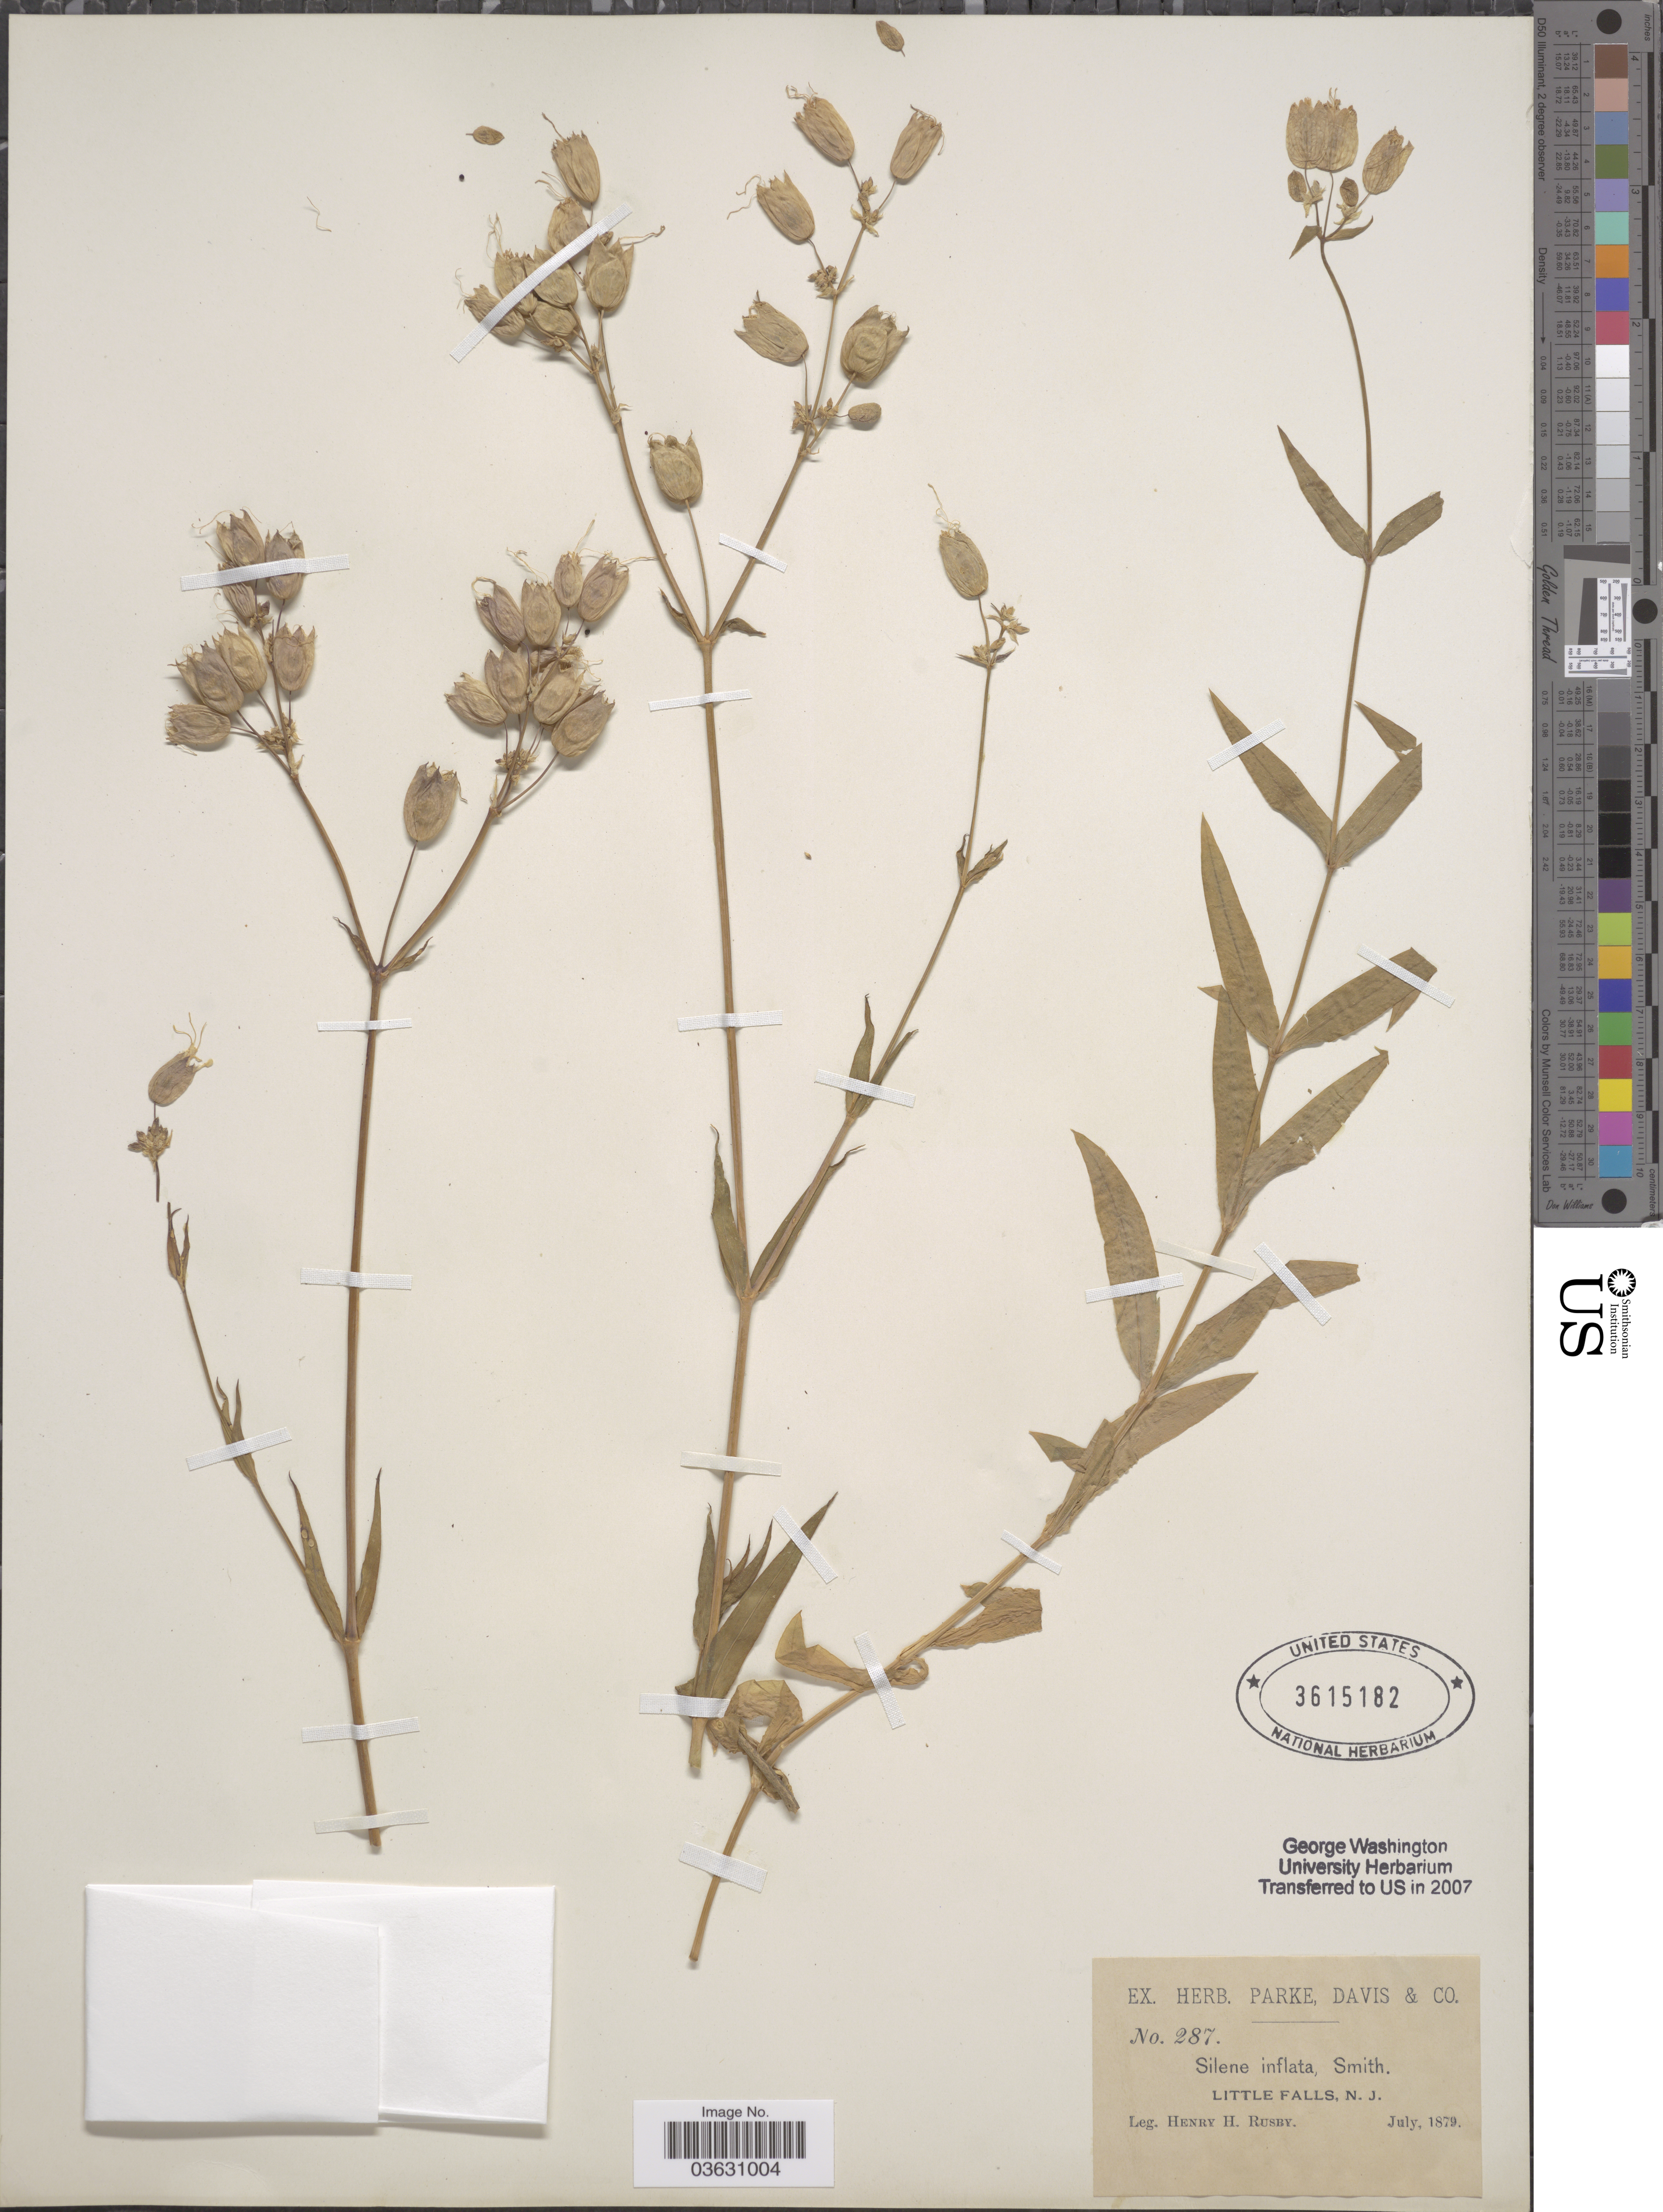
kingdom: Plantae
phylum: Tracheophyta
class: Magnoliopsida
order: Caryophyllales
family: Caryophyllaceae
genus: Silene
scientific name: Silene inflata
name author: Sm.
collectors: H. H. Rusby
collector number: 287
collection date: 1879-07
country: United States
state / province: New Jersey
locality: Little Falls.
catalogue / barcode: US 3615182